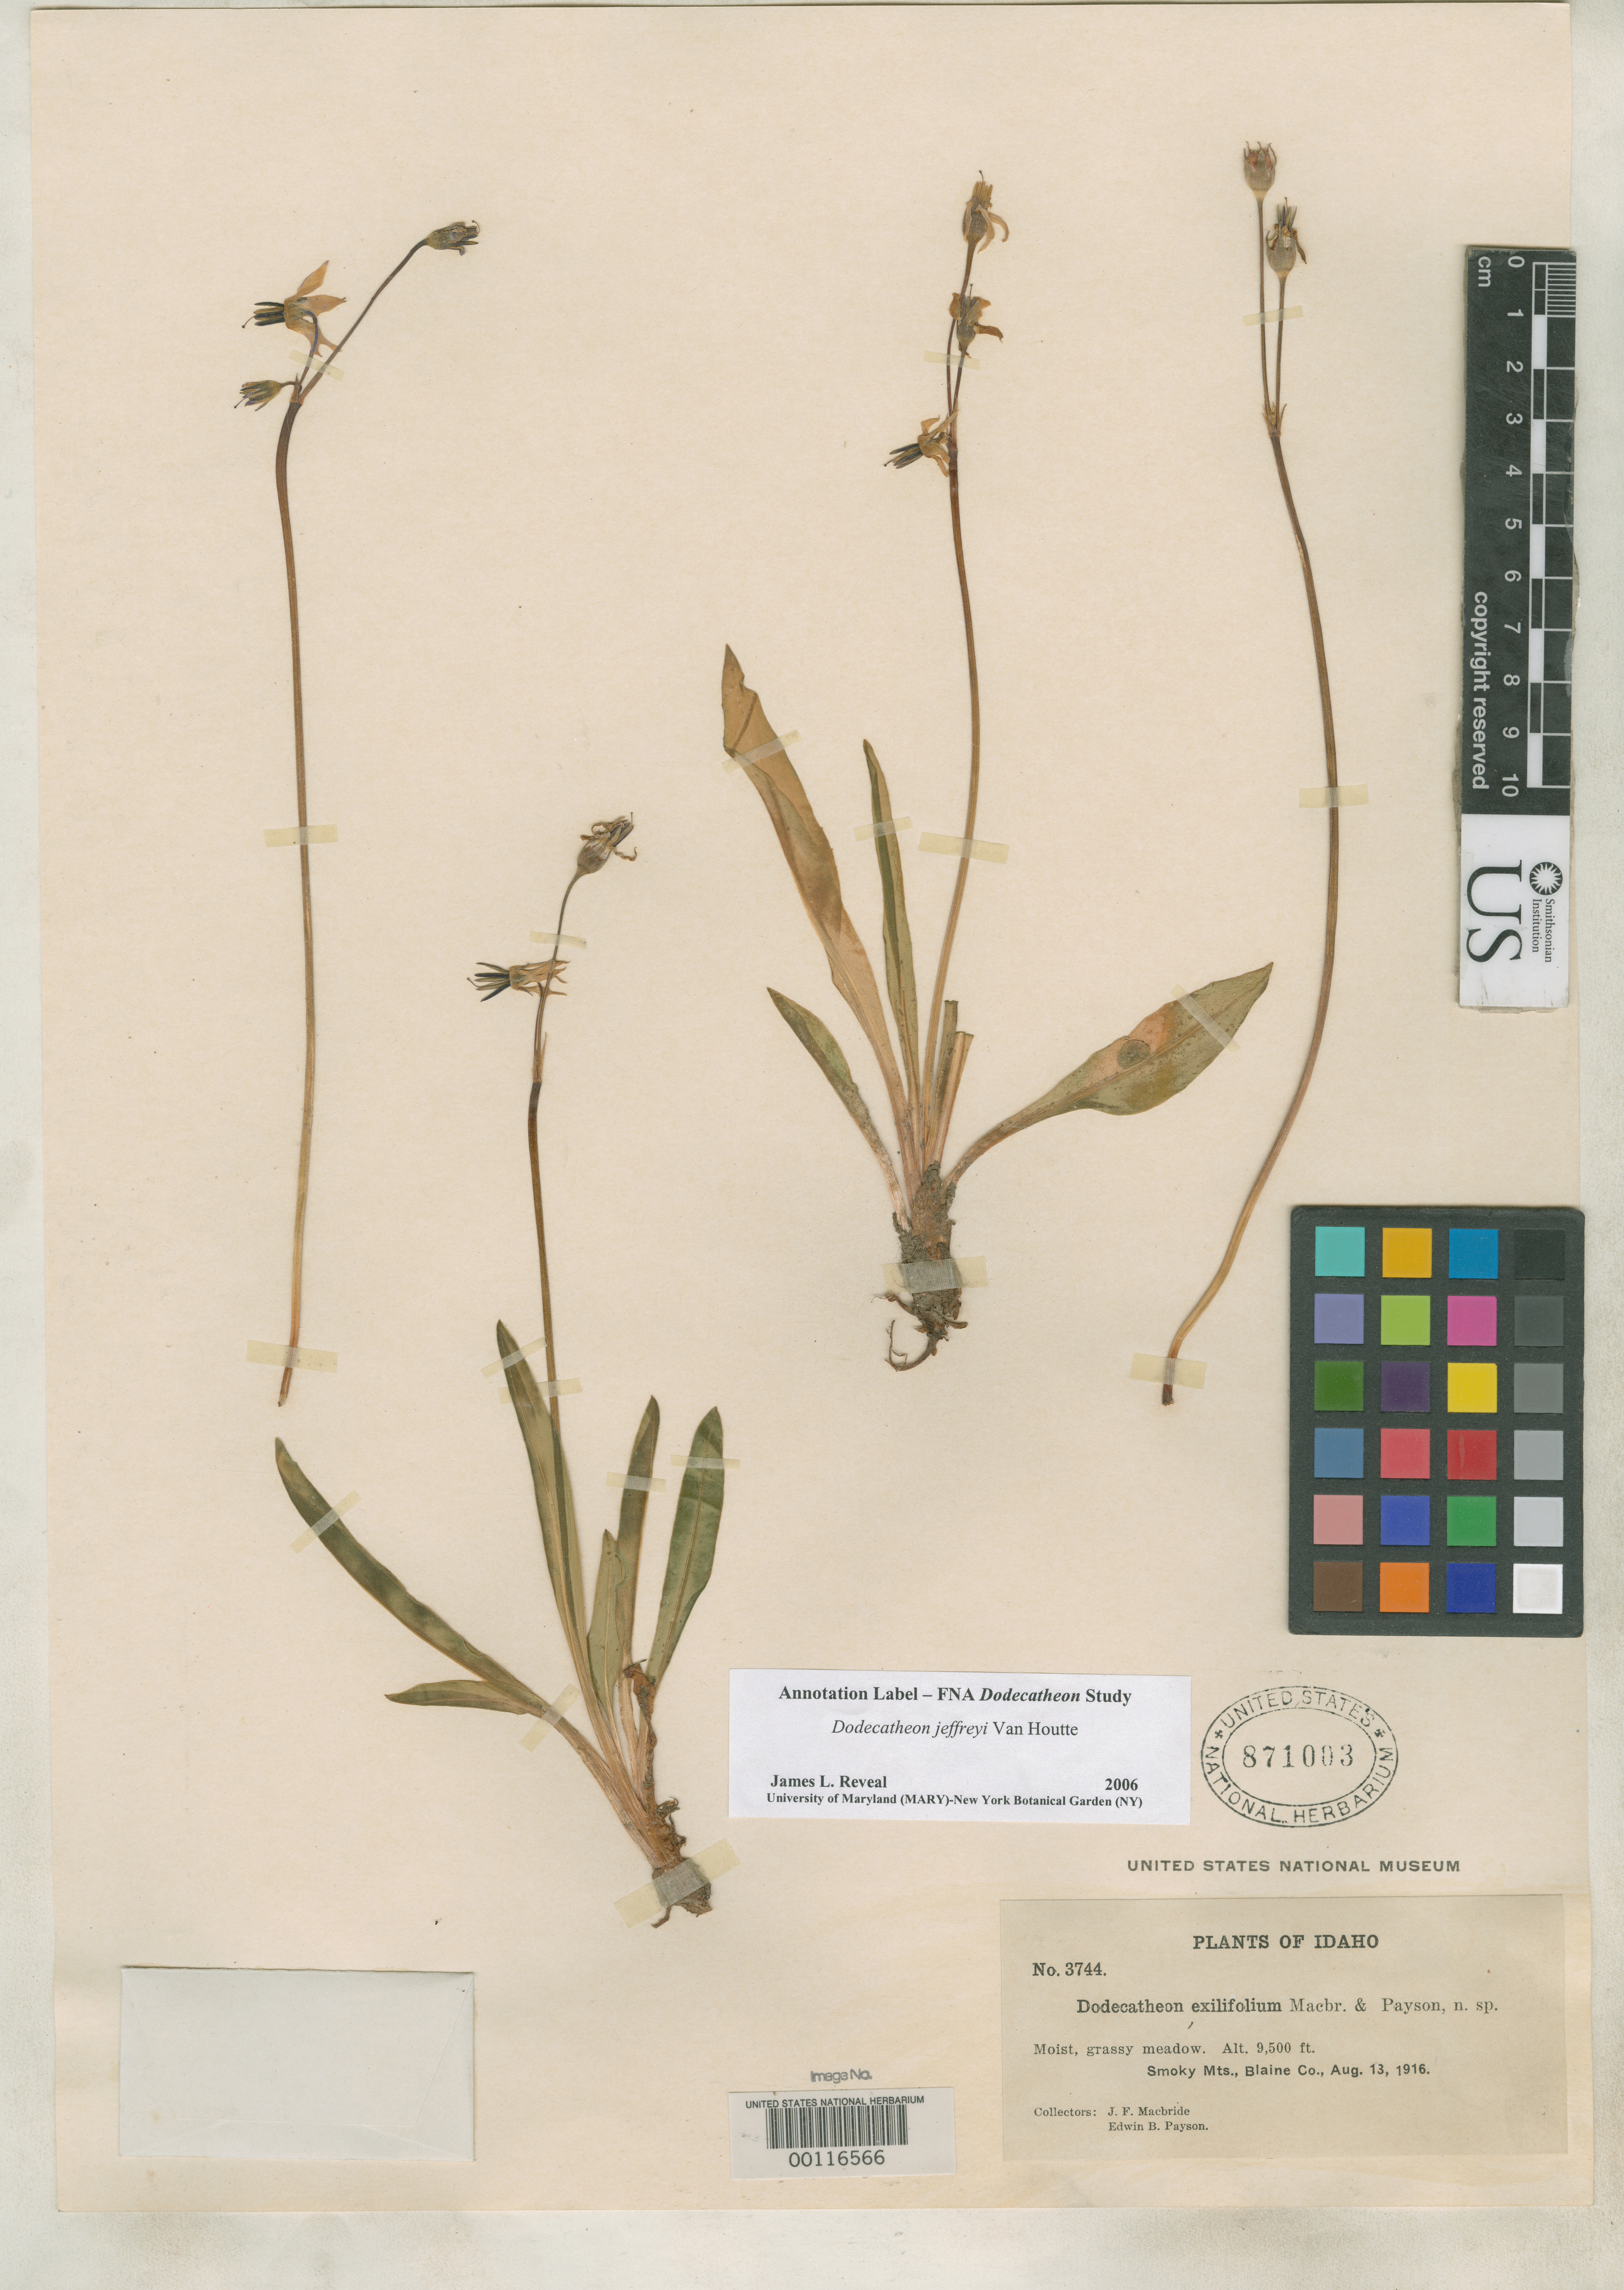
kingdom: Plantae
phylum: Tracheophyta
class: Magnoliopsida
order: Ericales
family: Primulaceae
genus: Dodecatheon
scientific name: Dodecatheon exilifolium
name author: J.F. Macbr. & Payson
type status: Isotype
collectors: J. F. Macbride & E. B. Payson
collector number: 3744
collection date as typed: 13 Aug 1916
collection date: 1916-08-13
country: United States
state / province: Idaho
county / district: Custer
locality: West of Russian John Ranger Station, Smoky Mountains.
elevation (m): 2896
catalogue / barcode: US 871003